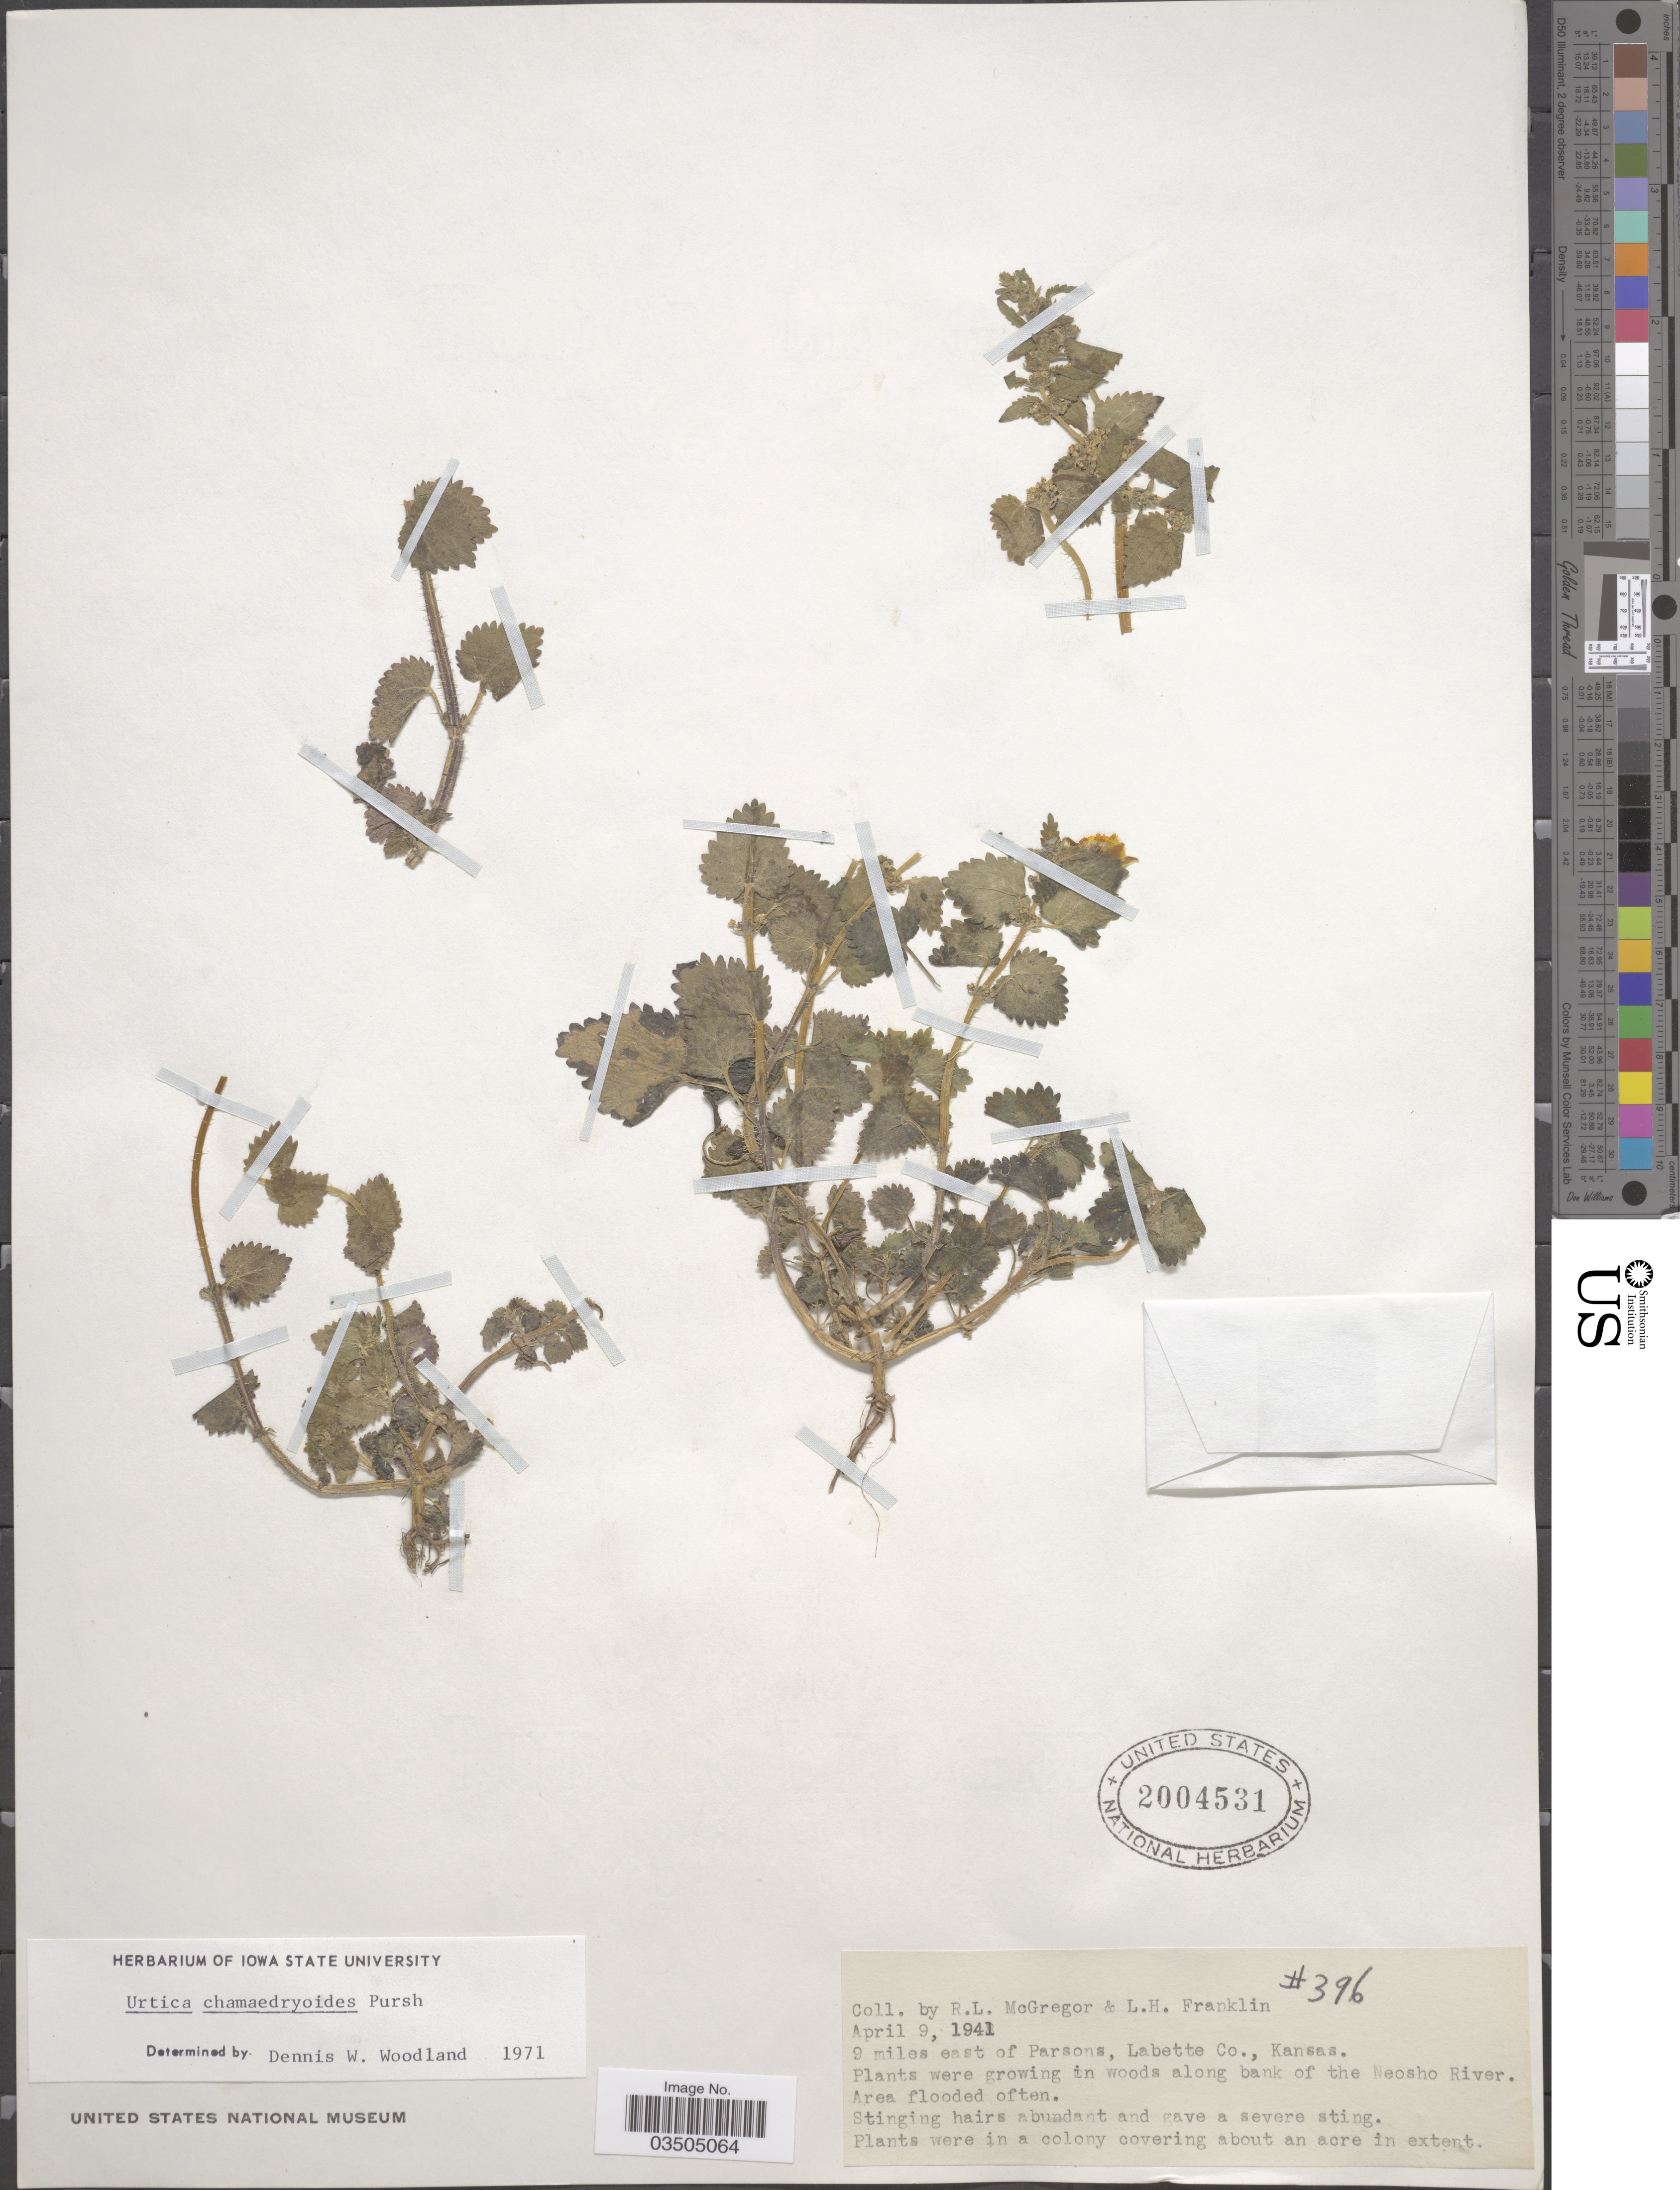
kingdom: Plantae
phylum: Tracheophyta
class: Magnoliopsida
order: Rosales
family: Urticaceae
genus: Urtica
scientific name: Urtica chamaedryoides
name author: Pursh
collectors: R. McGregor & L. H. Franklin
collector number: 396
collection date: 1941-04-09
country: United States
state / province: Kansas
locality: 9 miles east of Parsons, Labette Co.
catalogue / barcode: US 2004531